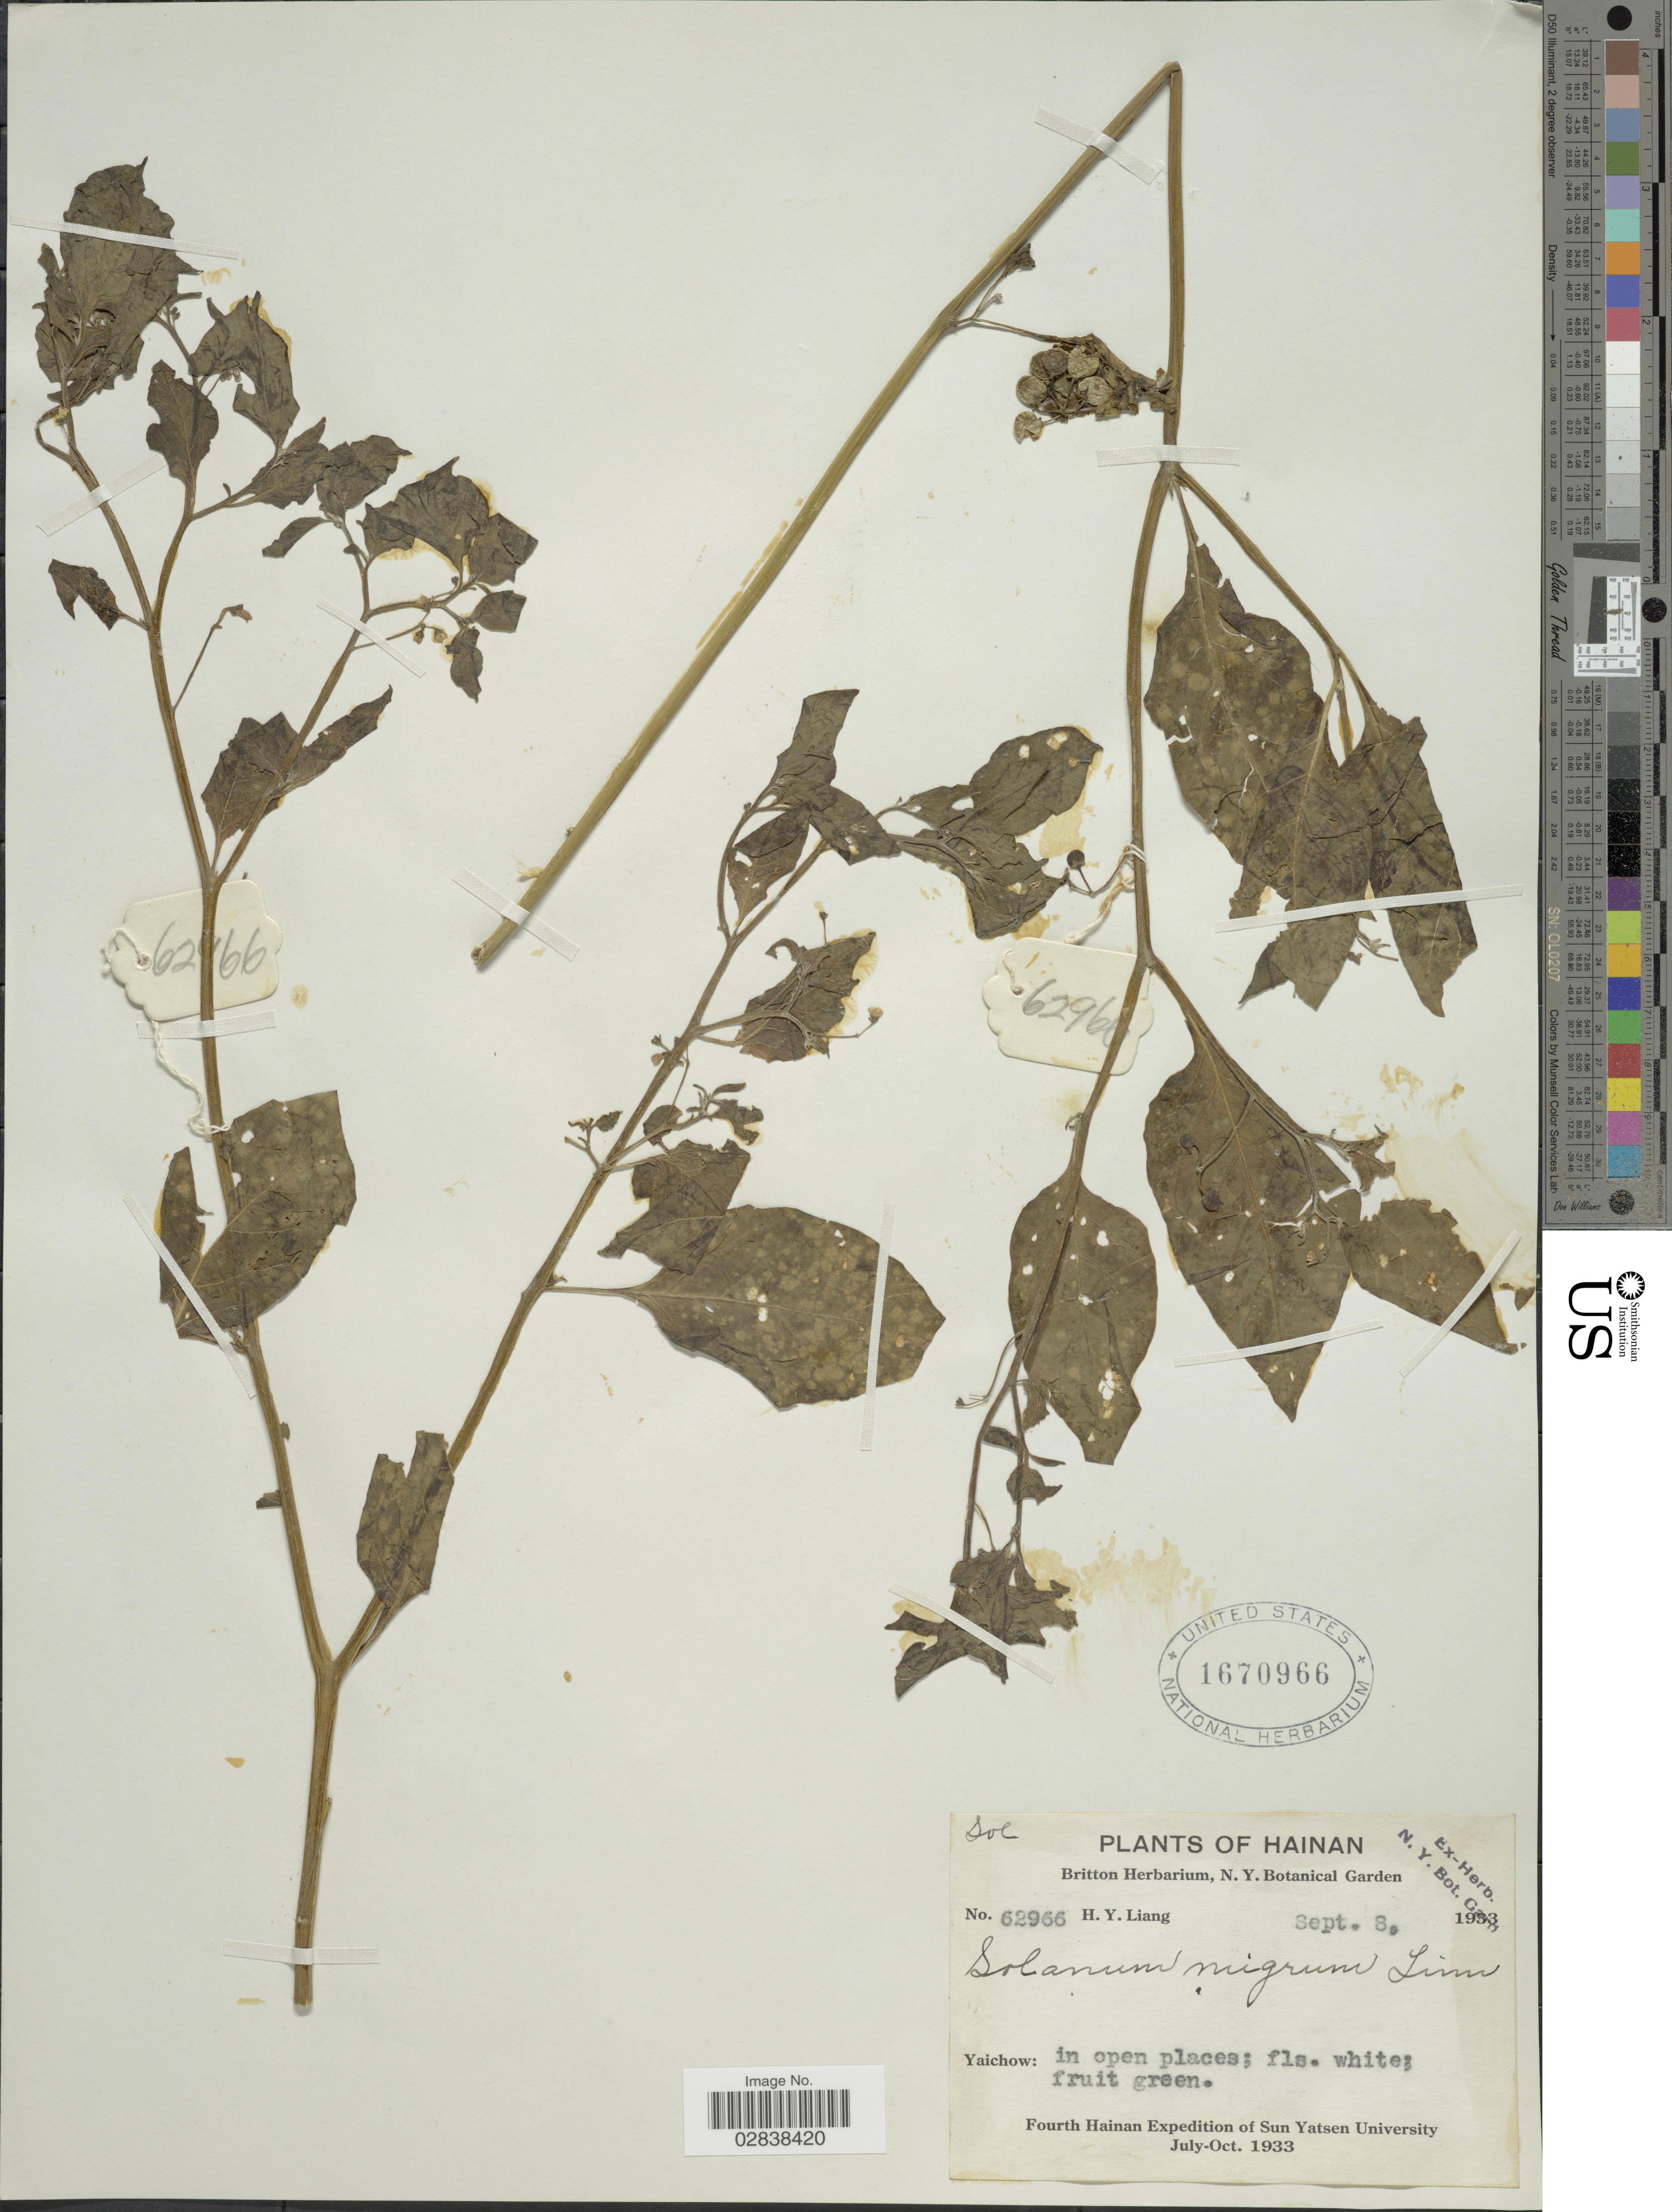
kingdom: Plantae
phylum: Tracheophyta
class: Magnoliopsida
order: Solanales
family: Solanaceae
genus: Solanum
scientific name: Solanum nigrum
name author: L.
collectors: H. Y. Liang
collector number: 62966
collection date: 1933-09-08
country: China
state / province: Hainan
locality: Yaichow, Hainan.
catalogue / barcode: US 1670966